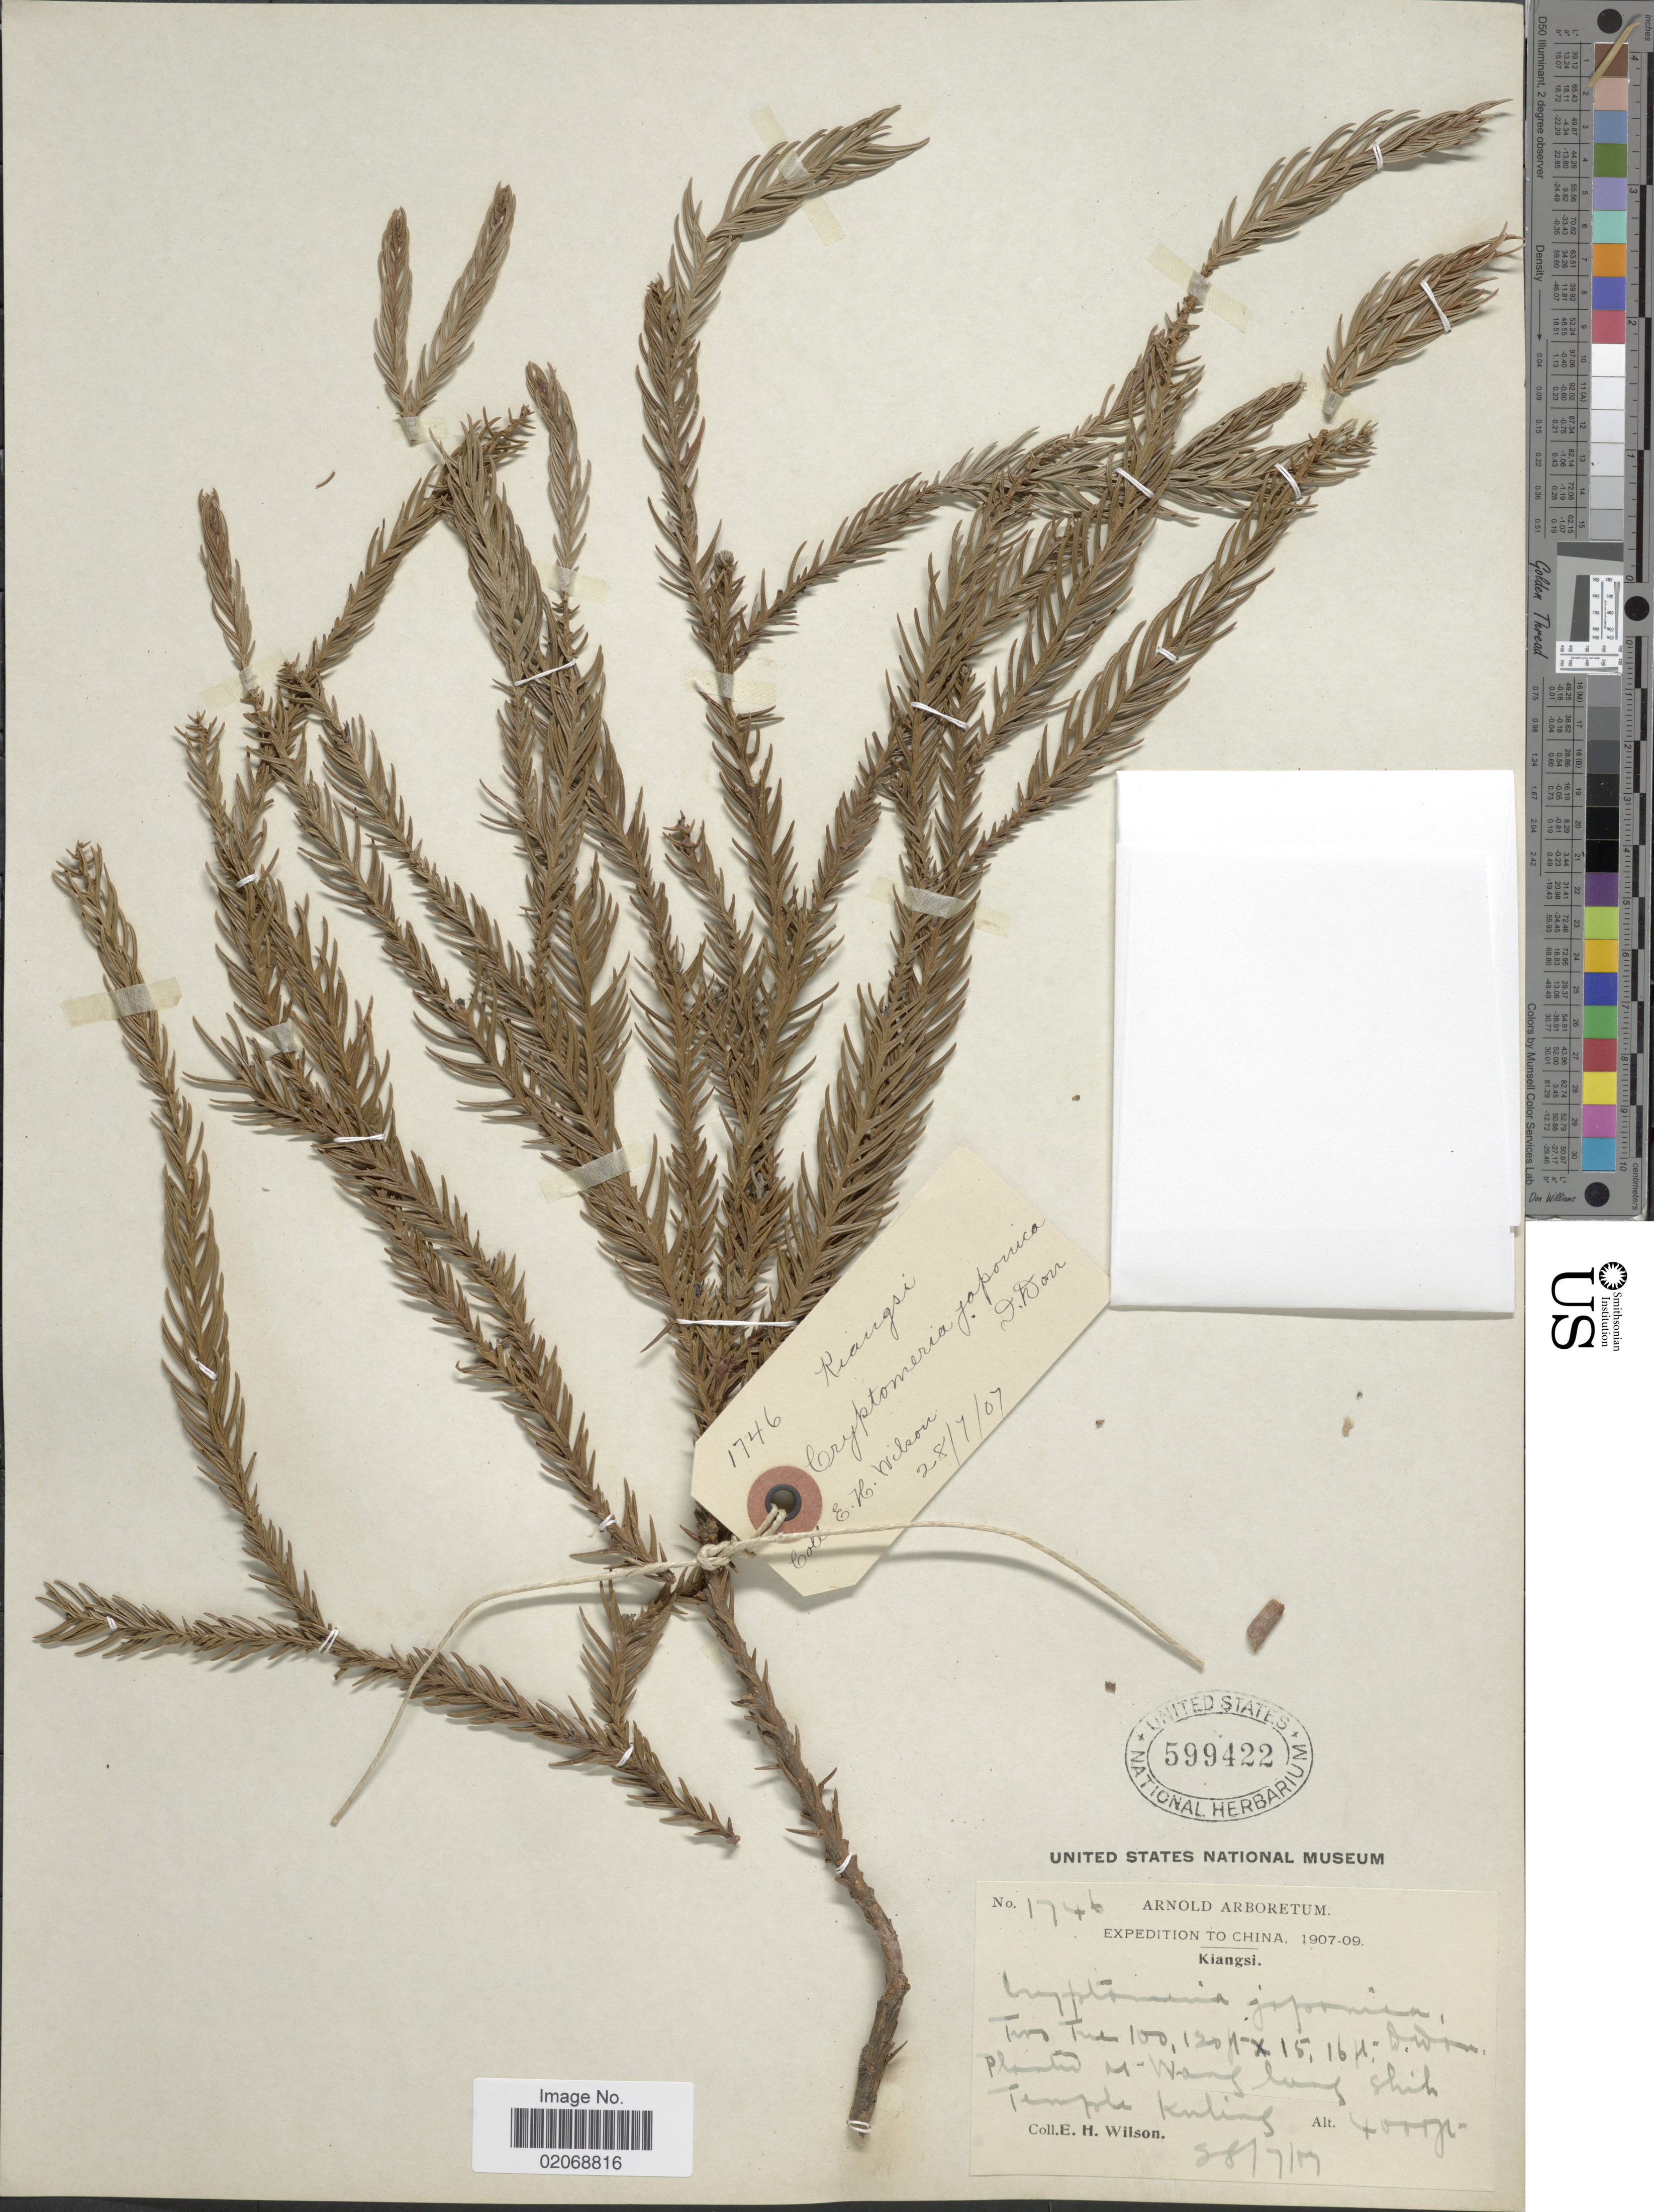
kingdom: Plantae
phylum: Tracheophyta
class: Pinopsida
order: Pinales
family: Cupressaceae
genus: Cryptomeria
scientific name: Cryptomeria japonica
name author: (Thunb. ex L. f.) D. Don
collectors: E. Wilson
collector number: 1746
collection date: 1907-07-28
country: China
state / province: Jiangxi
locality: Kiangsi, Temple Kuling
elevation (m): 1219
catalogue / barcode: US 599422